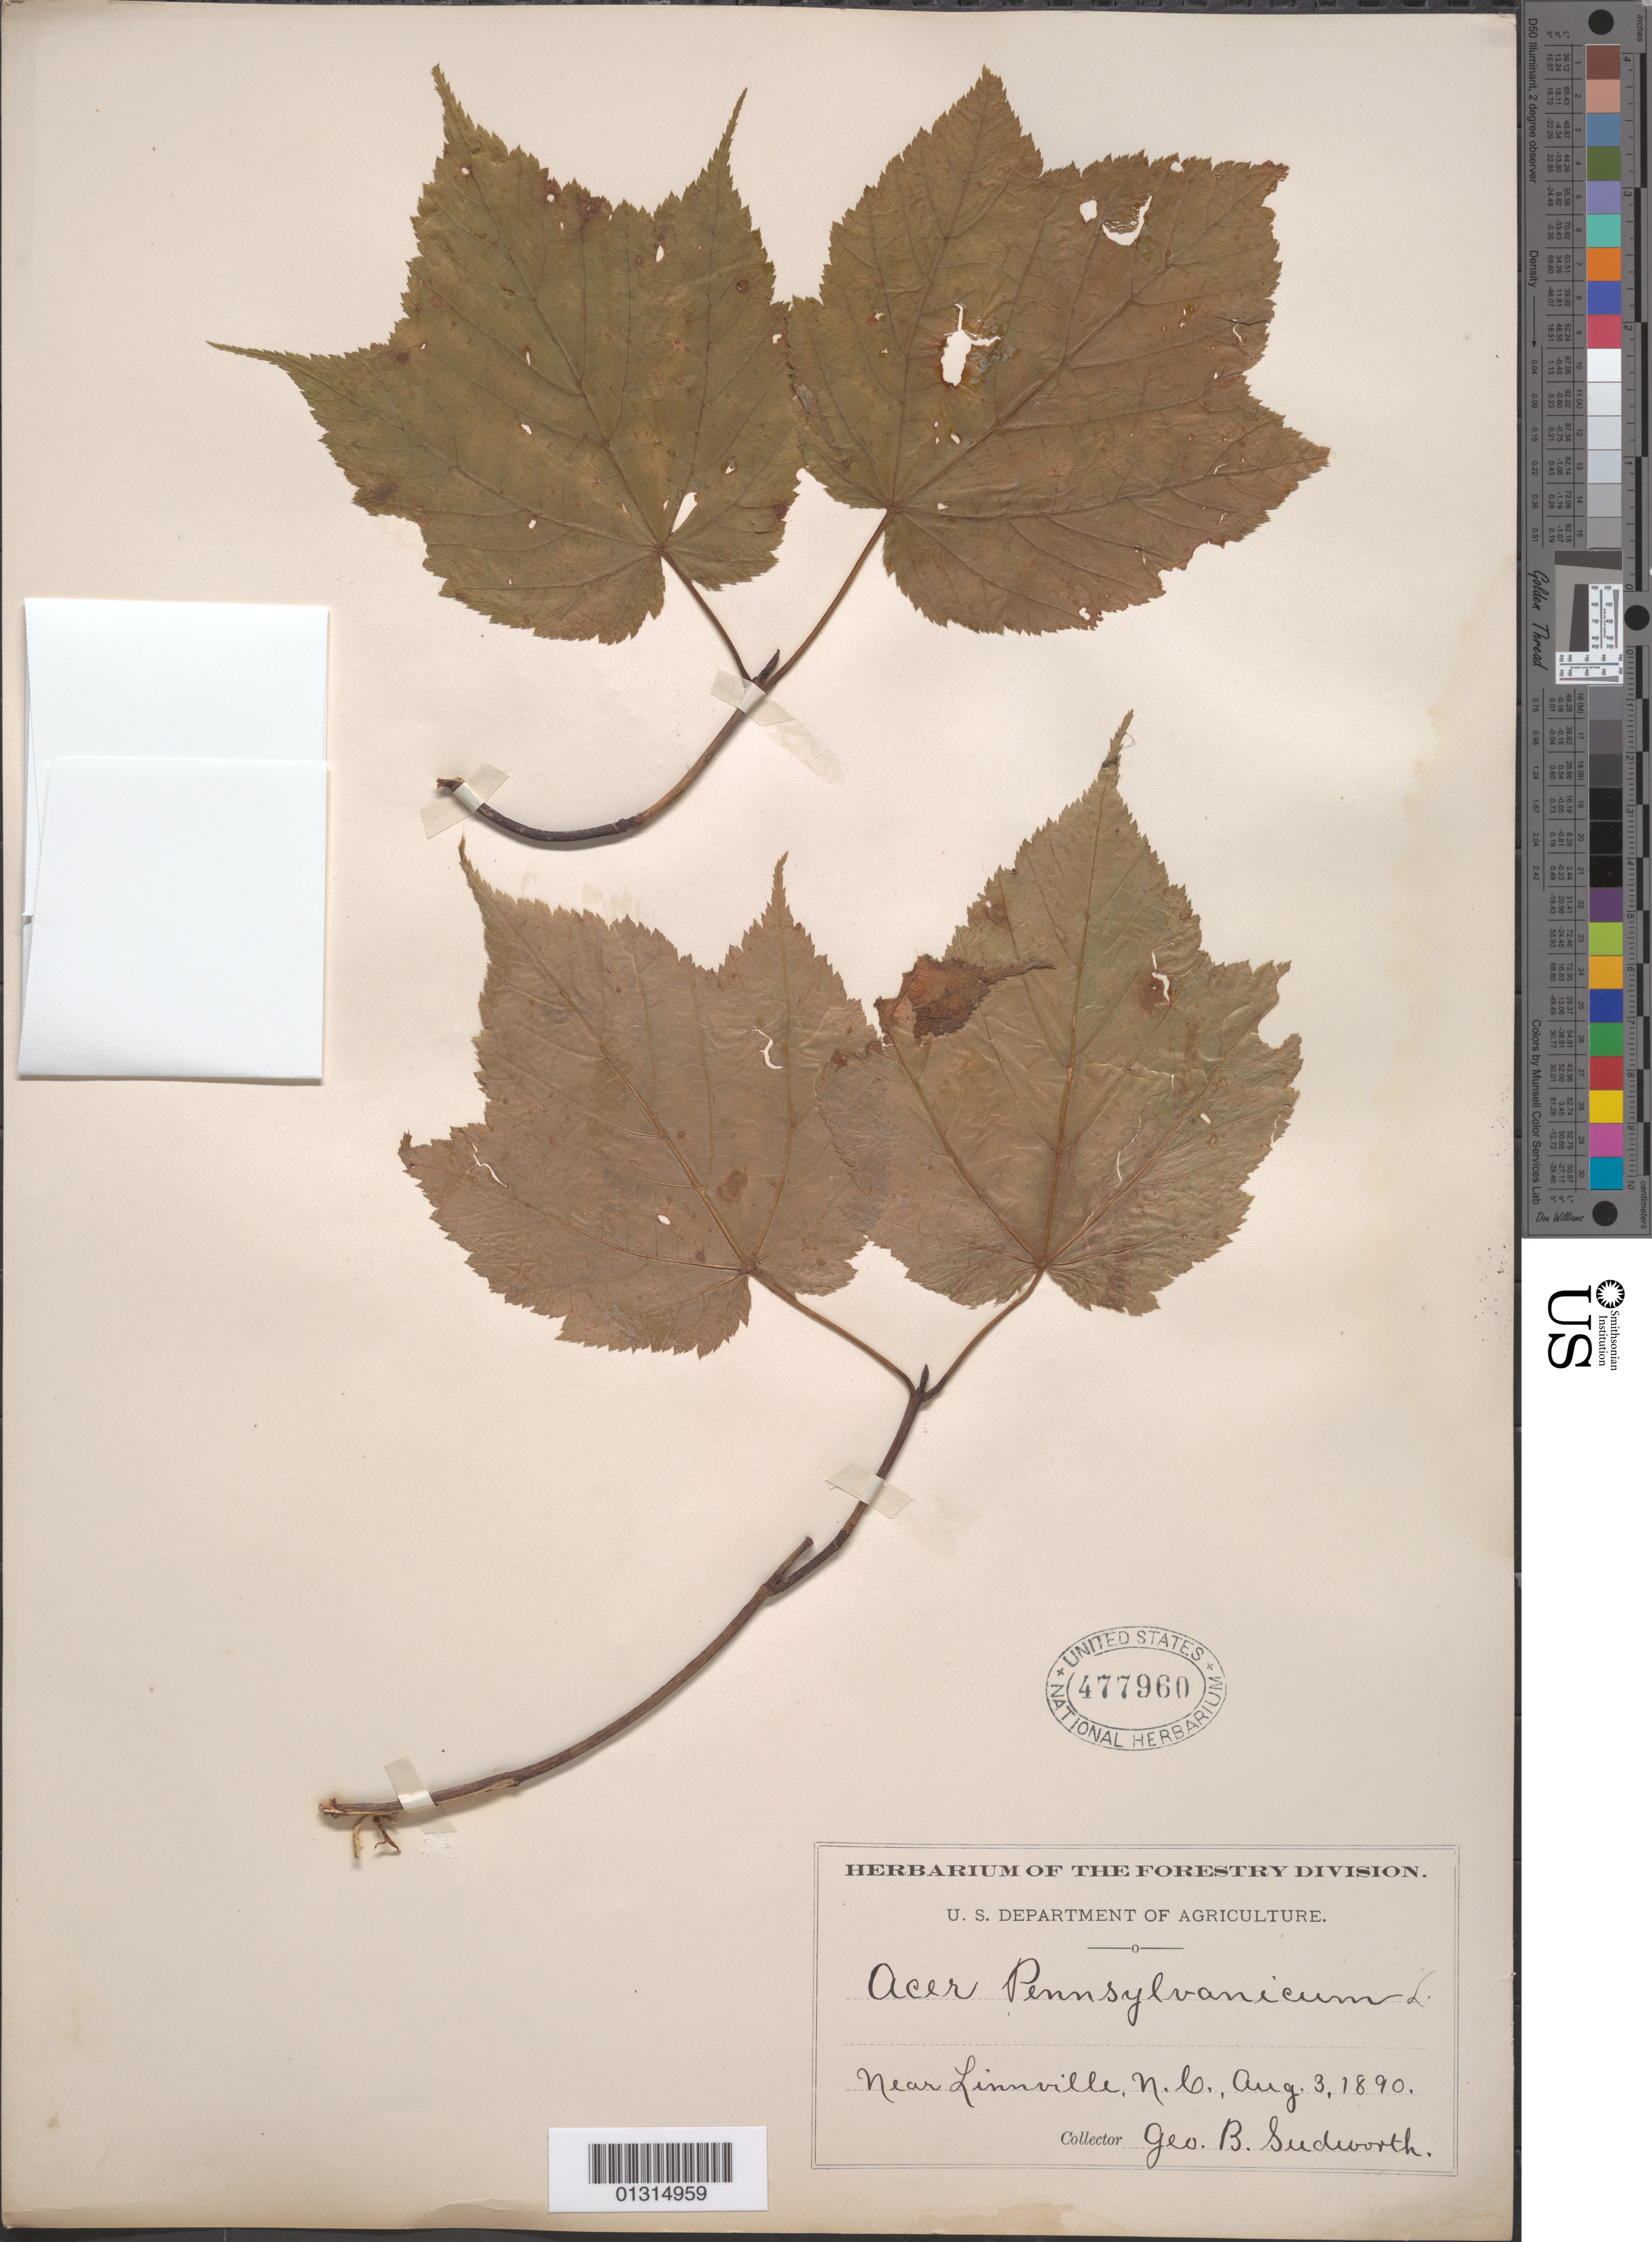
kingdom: Plantae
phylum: Tracheophyta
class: Magnoliopsida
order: Sapindales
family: Sapindaceae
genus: Acer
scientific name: Acer pensylvanicum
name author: L.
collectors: G. B. Sudworth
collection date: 1890-08-03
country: United States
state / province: North Carolina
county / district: Avery County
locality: Linnville [Linville], near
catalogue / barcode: US 477960